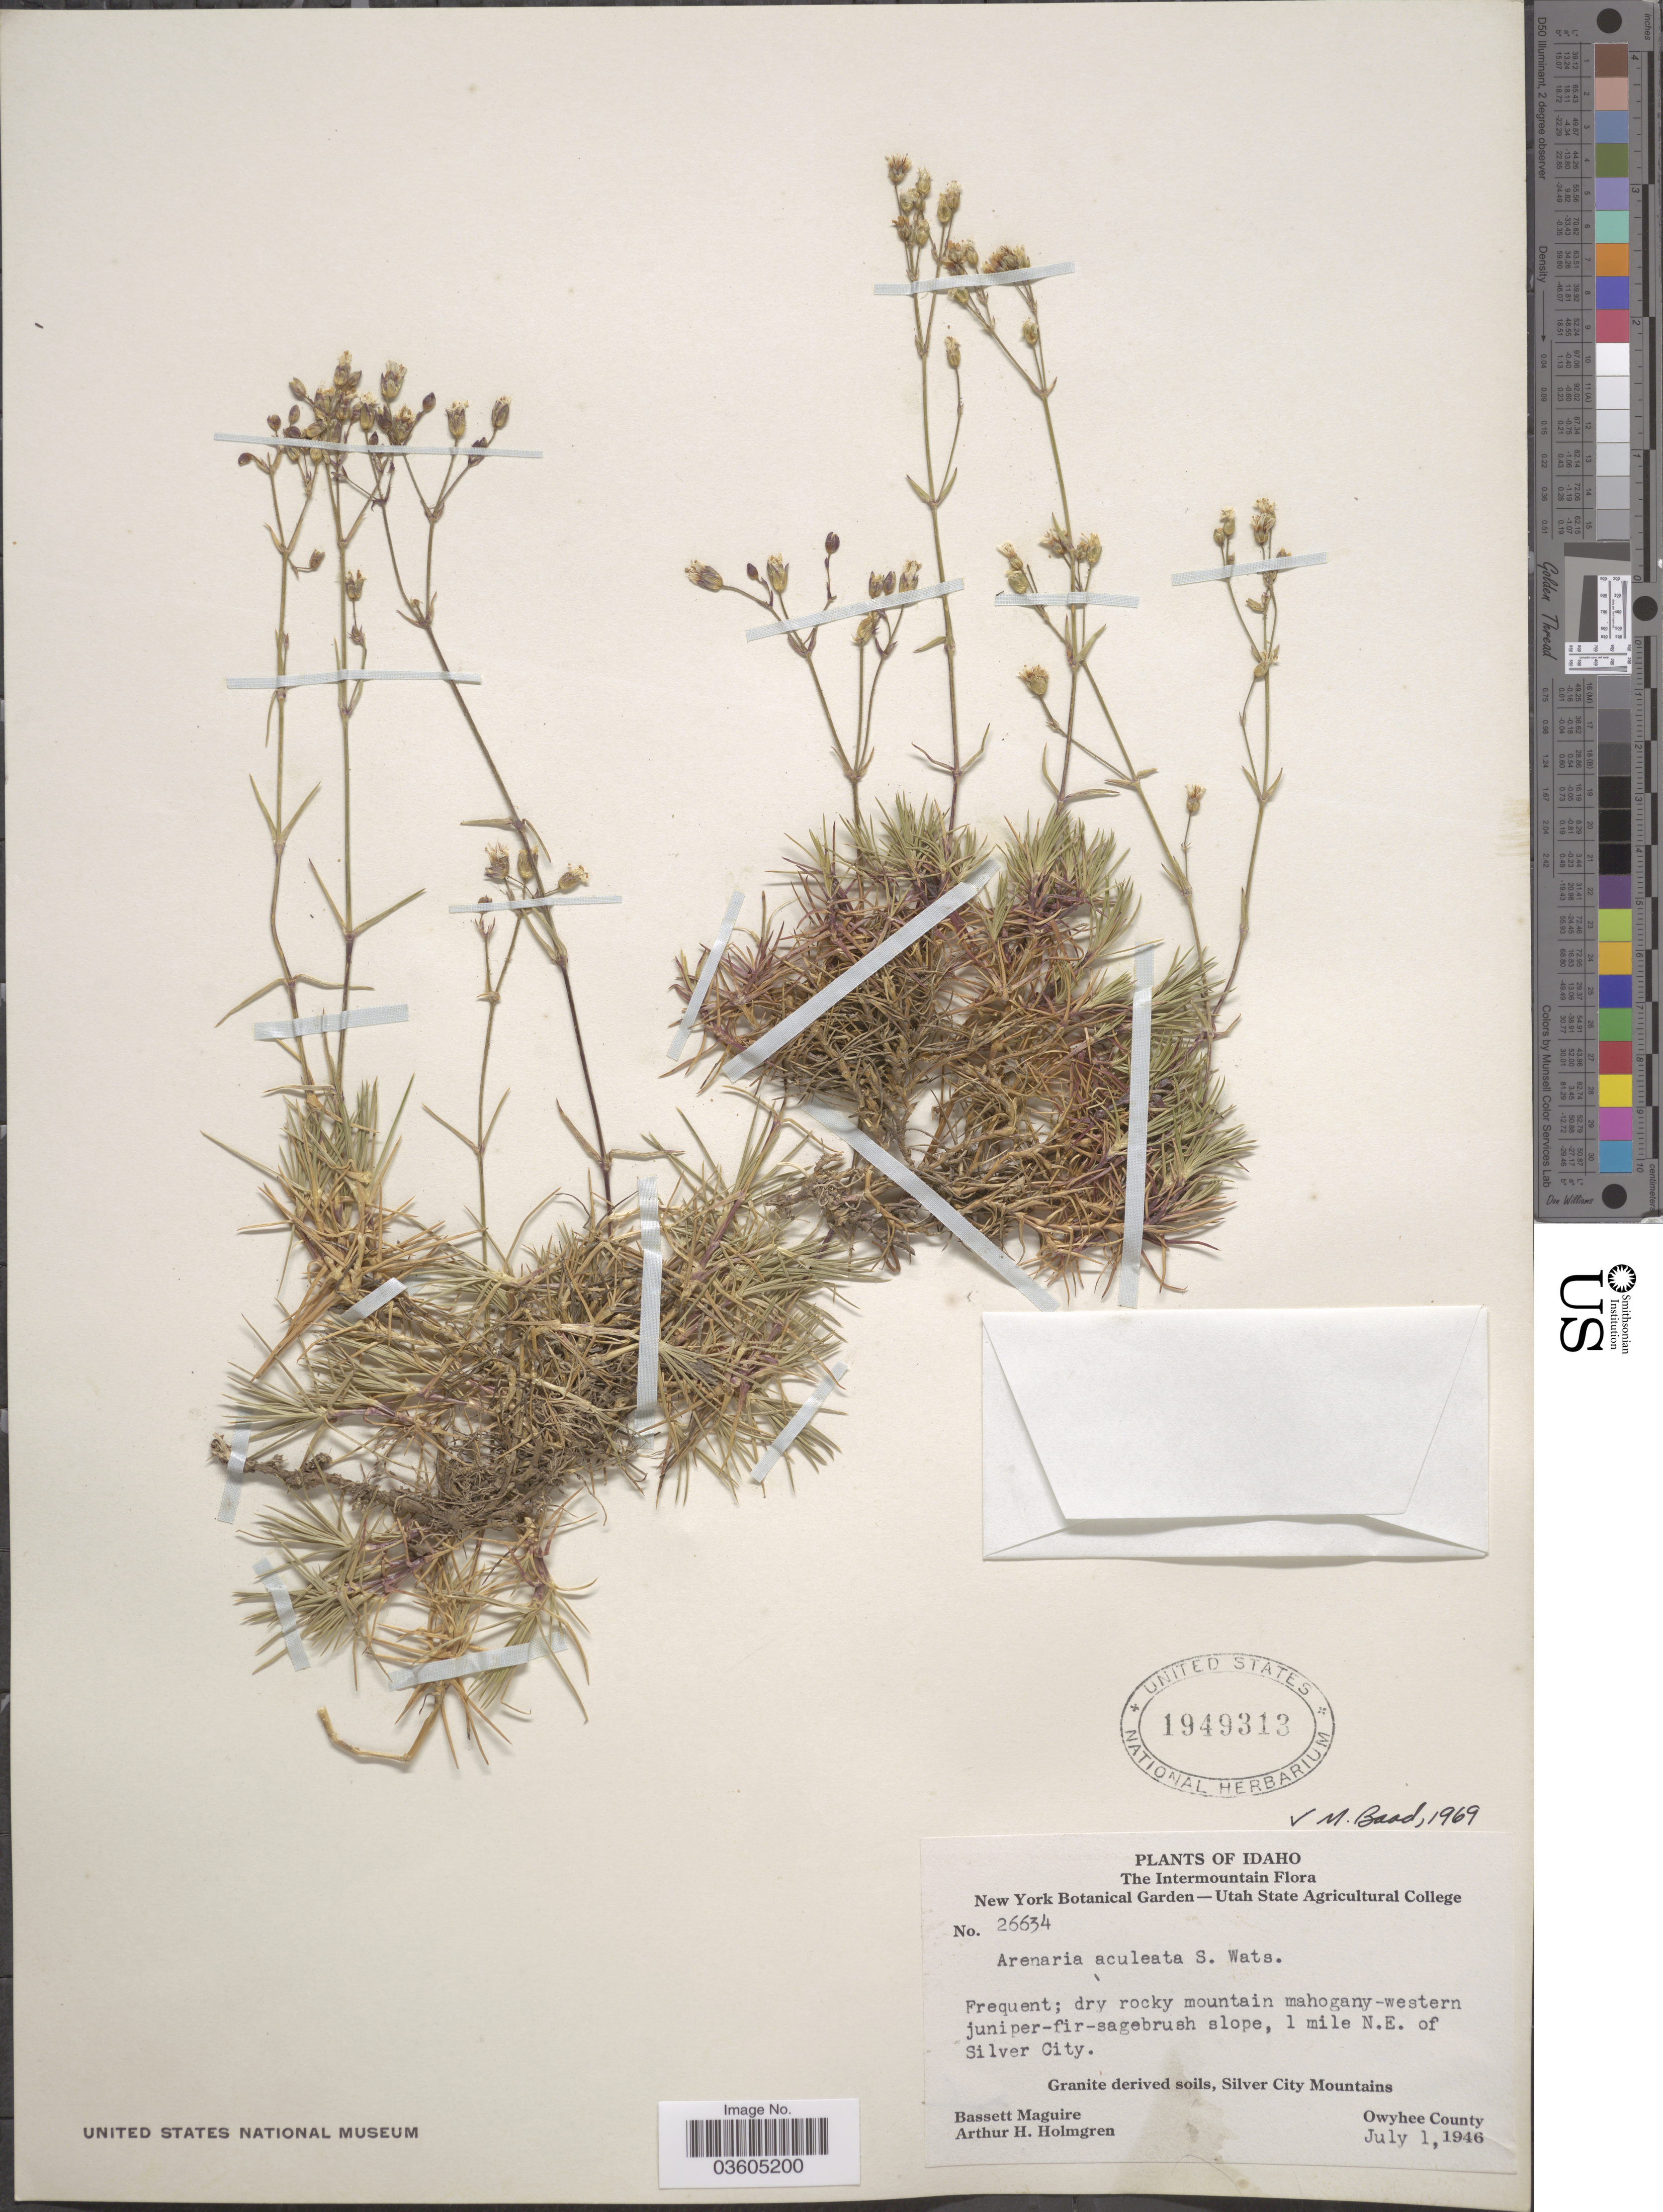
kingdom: Plantae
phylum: Tracheophyta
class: Magnoliopsida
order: Caryophyllales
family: Caryophyllaceae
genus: Eremogone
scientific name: Eremogone aculeata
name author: (S. Watson) Ikonn.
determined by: U.S. National Herbarium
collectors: B. Maguire & A. H. Holmgren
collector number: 26634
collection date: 1946-07-01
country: United States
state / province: Idaho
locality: The Intermountain. Dry rocky mountain mahogany-western juniper-fir-sagebrush slope, 1 mile N.E. of Silver City. Granite derived soils, Silver City Mountains. Owyhee County.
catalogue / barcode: US 1949313